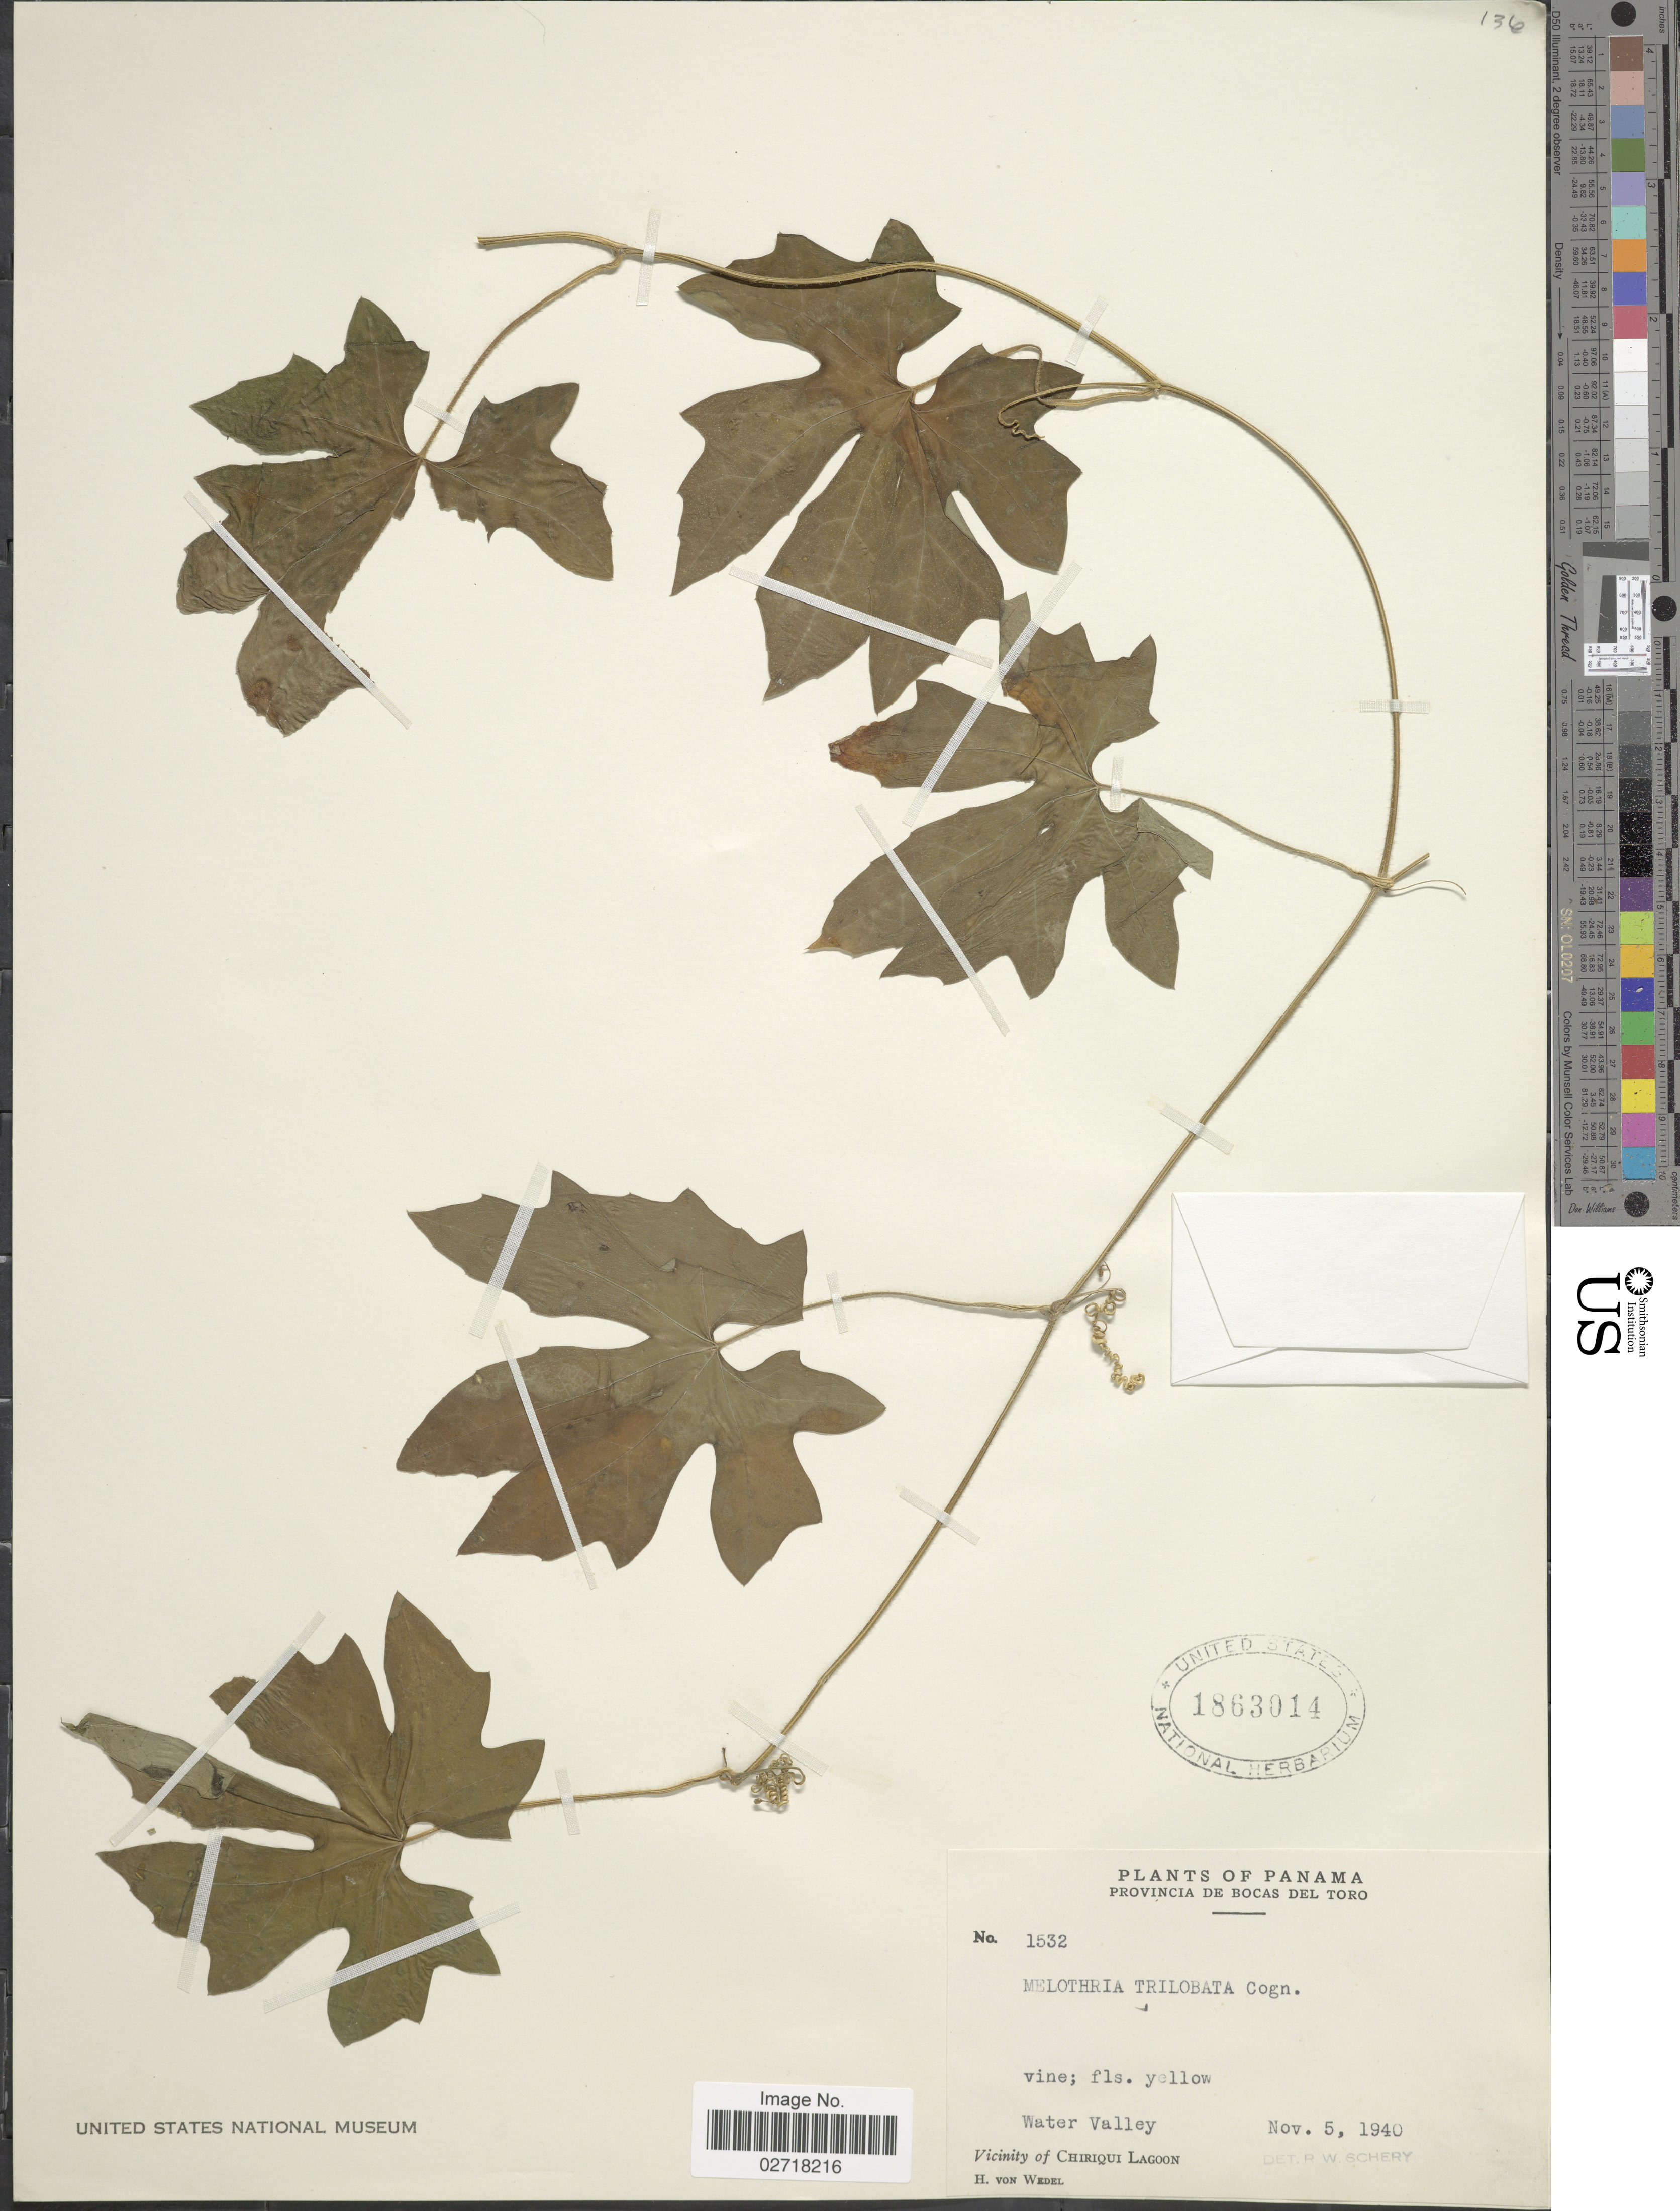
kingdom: Plantae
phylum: Tracheophyta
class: Magnoliopsida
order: Cucurbitales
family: Cucurbitaceae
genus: Melothria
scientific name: Melothria trilobata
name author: Cogn.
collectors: H. von Wedel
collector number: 1532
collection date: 1940-11-05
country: Panama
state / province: Bocas del Toro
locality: Water Valley. Vicinity of Chiriqui Lagoon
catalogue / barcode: US 1863014